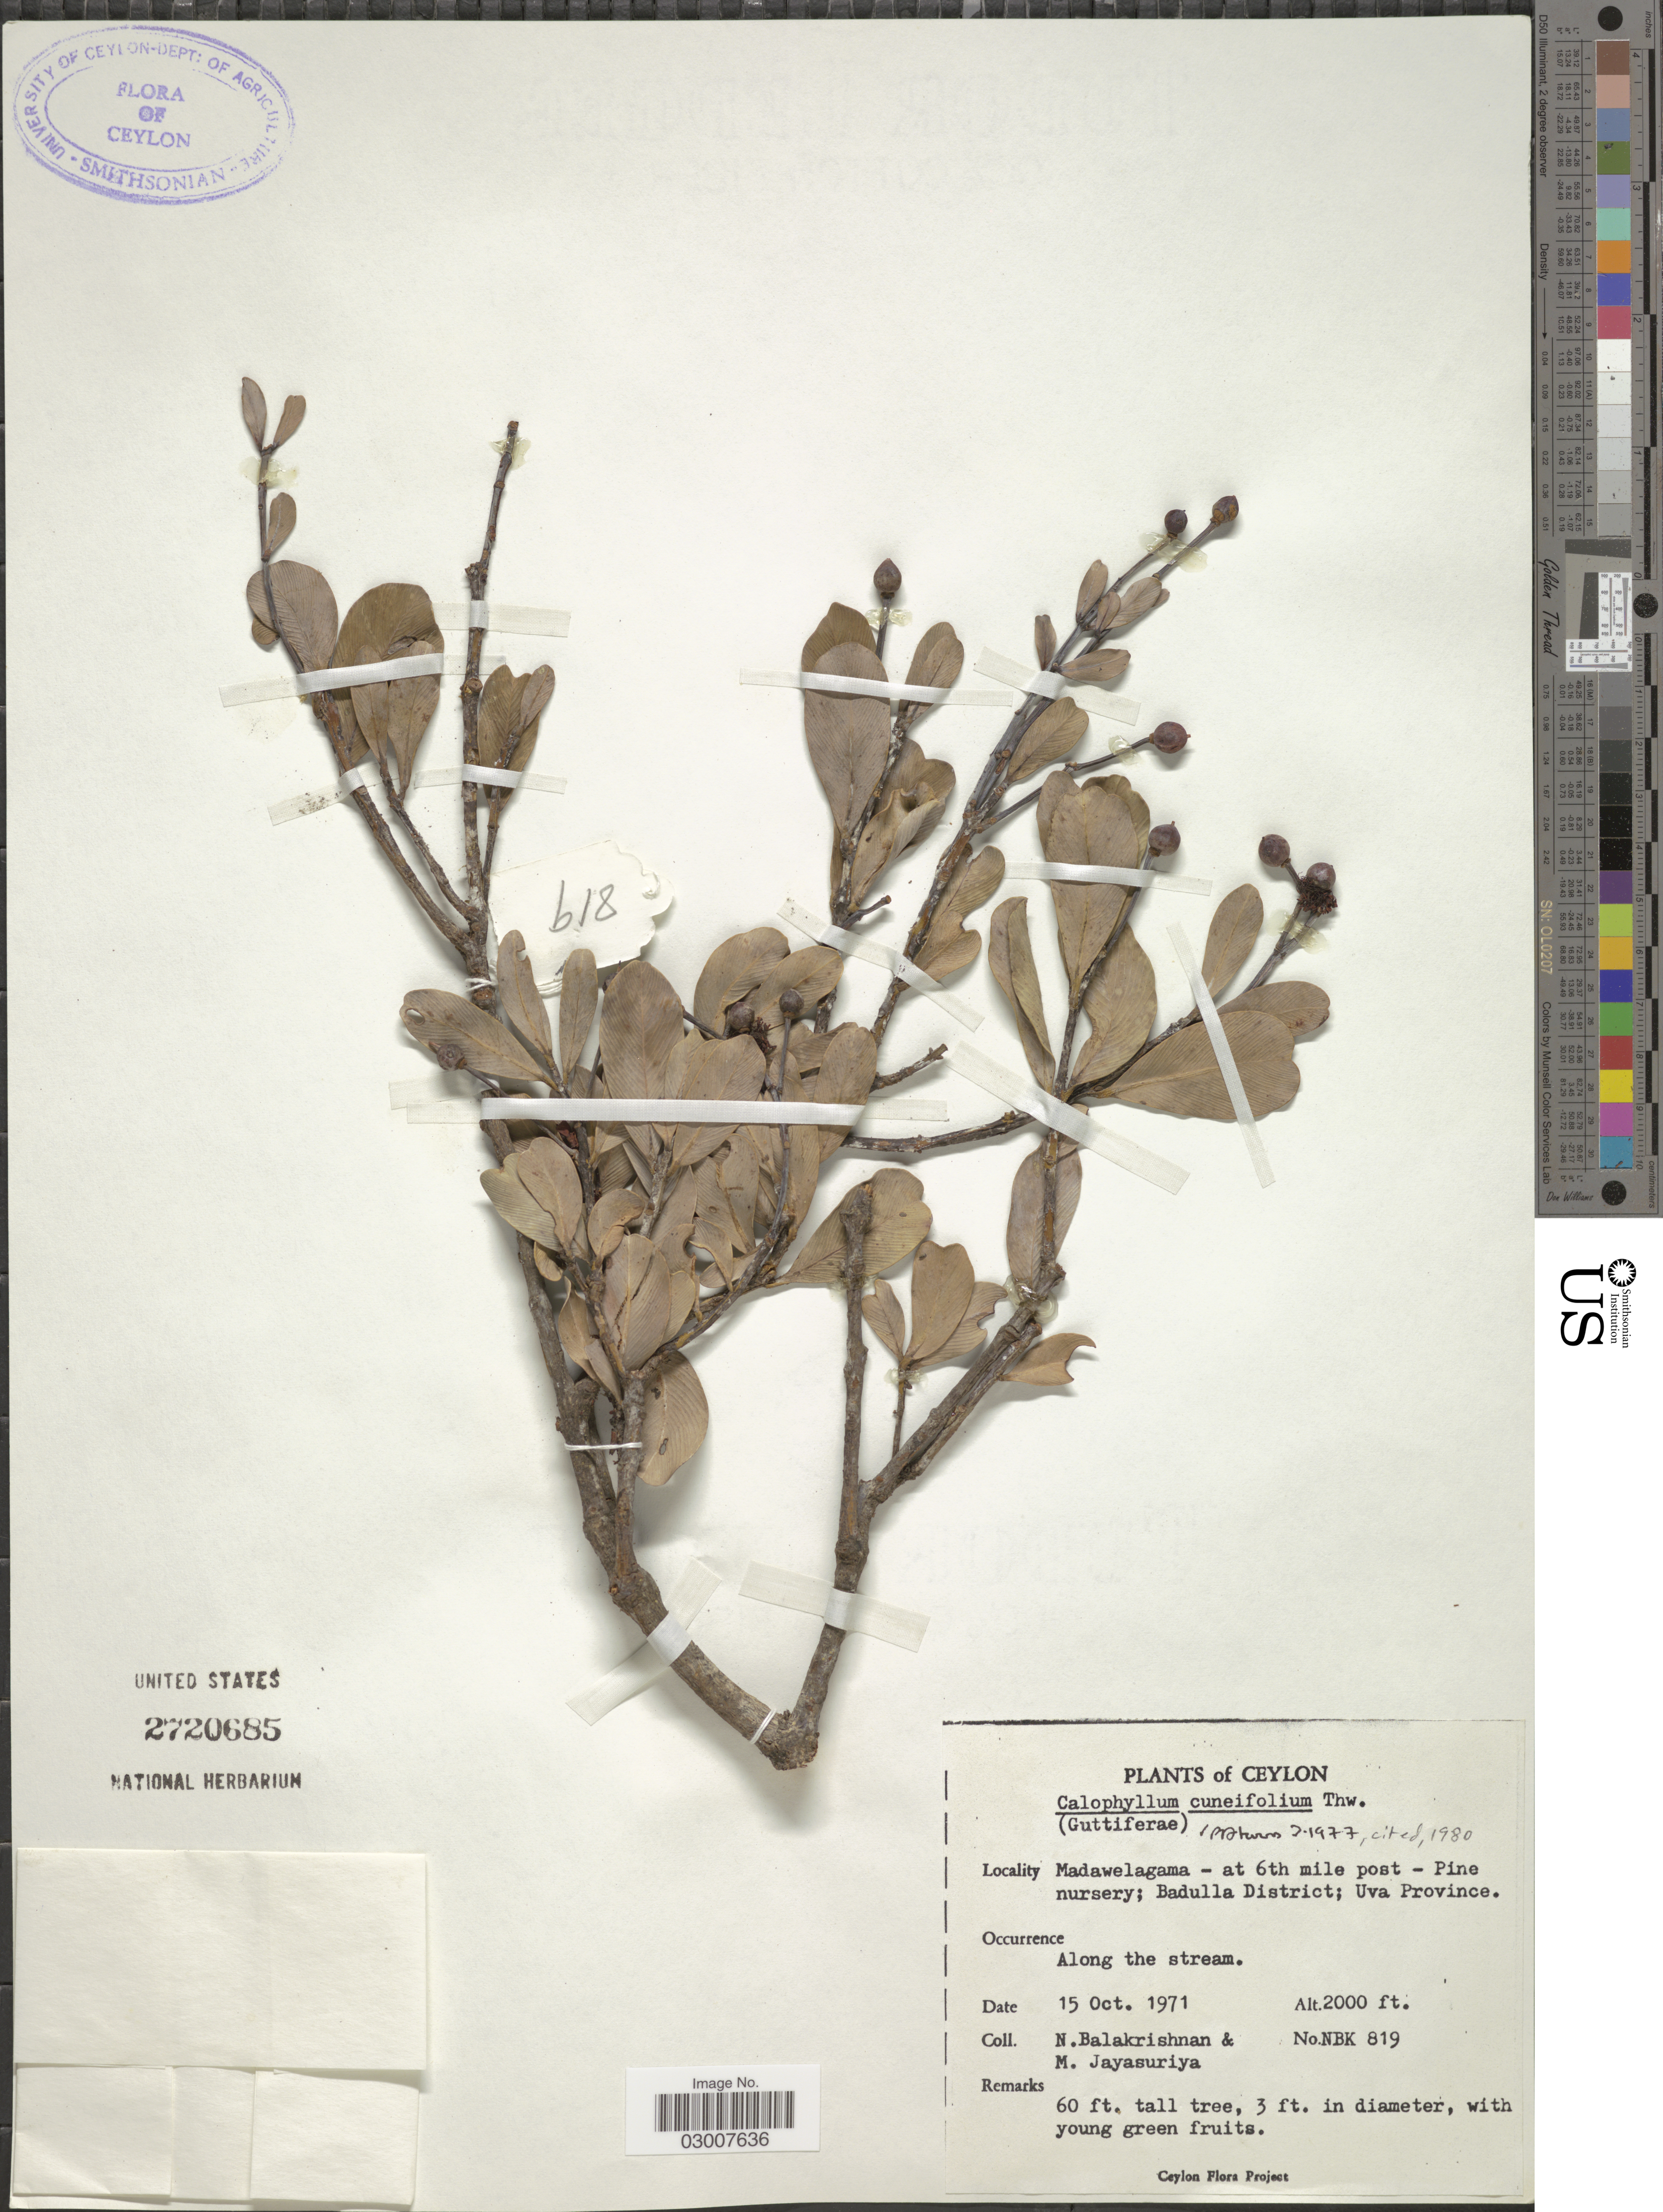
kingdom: Plantae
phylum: Tracheophyta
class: Magnoliopsida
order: Malpighiales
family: Calophyllaceae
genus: Calophyllum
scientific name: Calophyllum cuneifolium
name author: Thwaites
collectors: N. Balakrishnan & M. Jayasuriya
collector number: NBK819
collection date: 1971-10-15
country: Sri Lanka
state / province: Uva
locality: Ceylon. Madawelagama - at 6th mile post - Pine nursery; Badulla District.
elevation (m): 610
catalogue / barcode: US 2720685